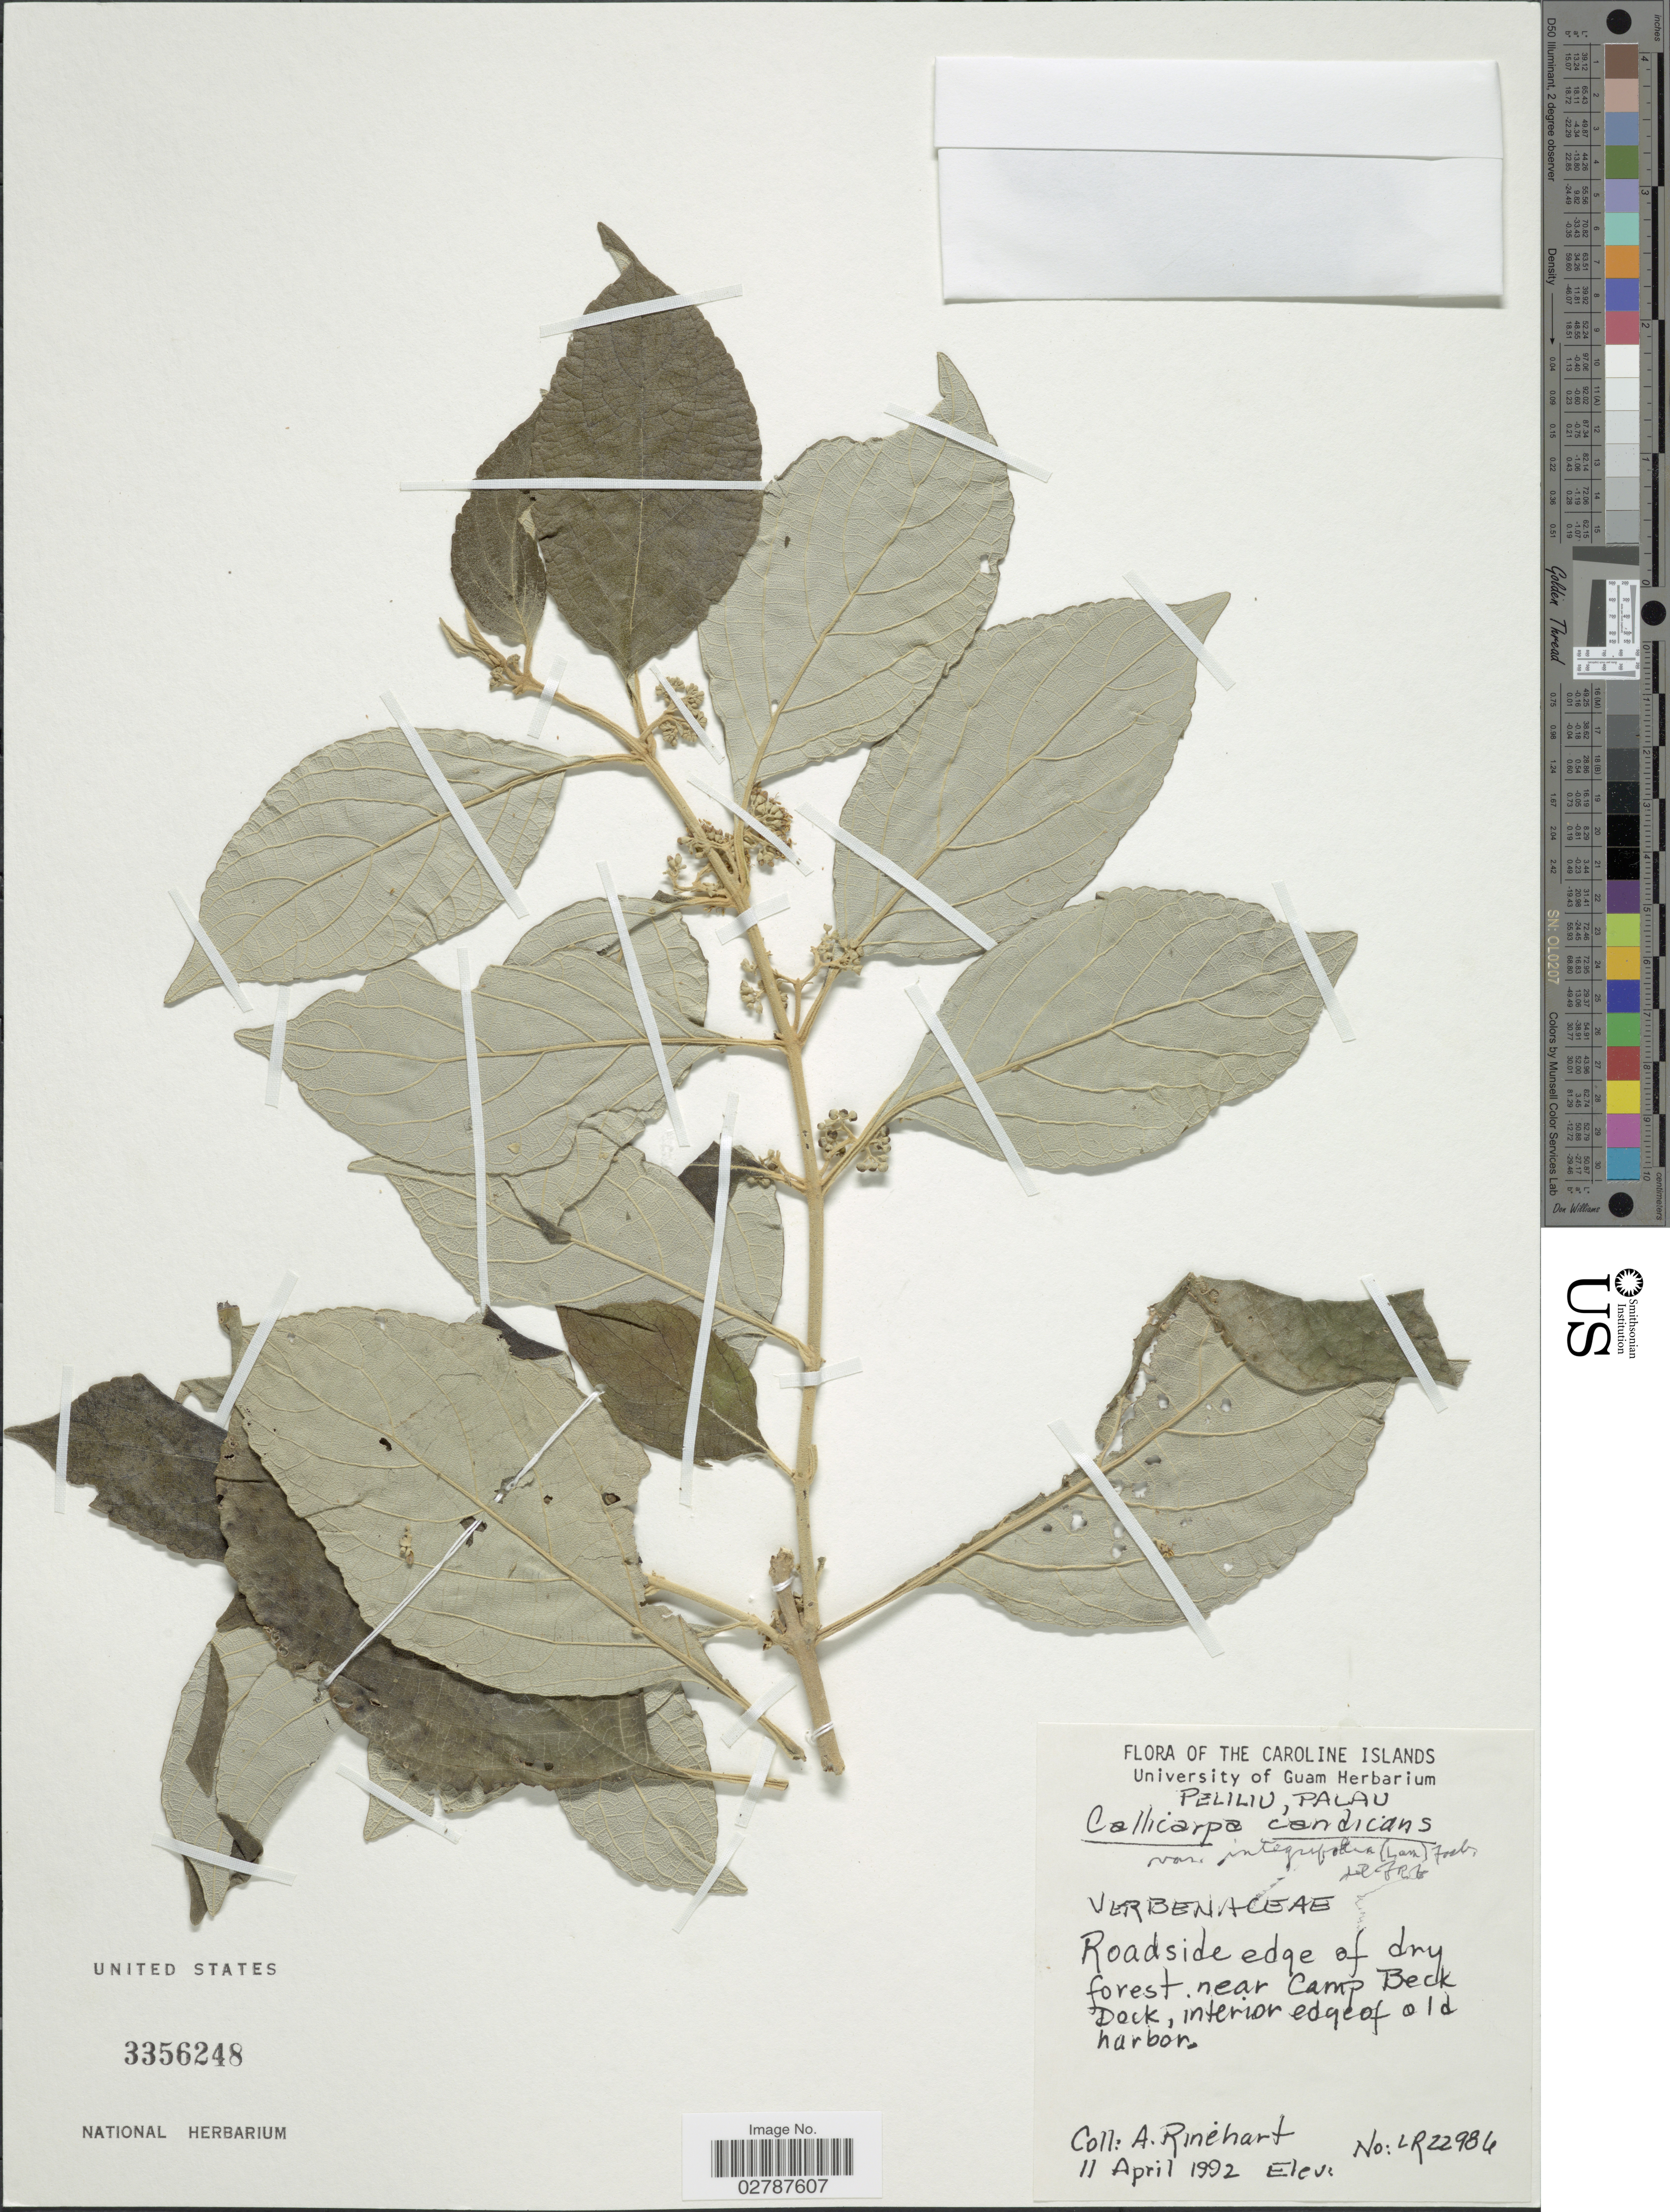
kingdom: Plantae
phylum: Tracheophyta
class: Magnoliopsida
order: Lamiales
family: Lamiaceae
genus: Callicarpa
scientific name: Callicarpa candicans var. integrifolia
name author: (Lam.) Fosberg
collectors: A. Rinehart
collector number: LR22986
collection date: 1992-04-11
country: Palau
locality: The Caroline Islands. Peliliu, Palau. Roadside edge of dry forest near Camp Beck Dock, interior edge of old harbor.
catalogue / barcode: US 3356248